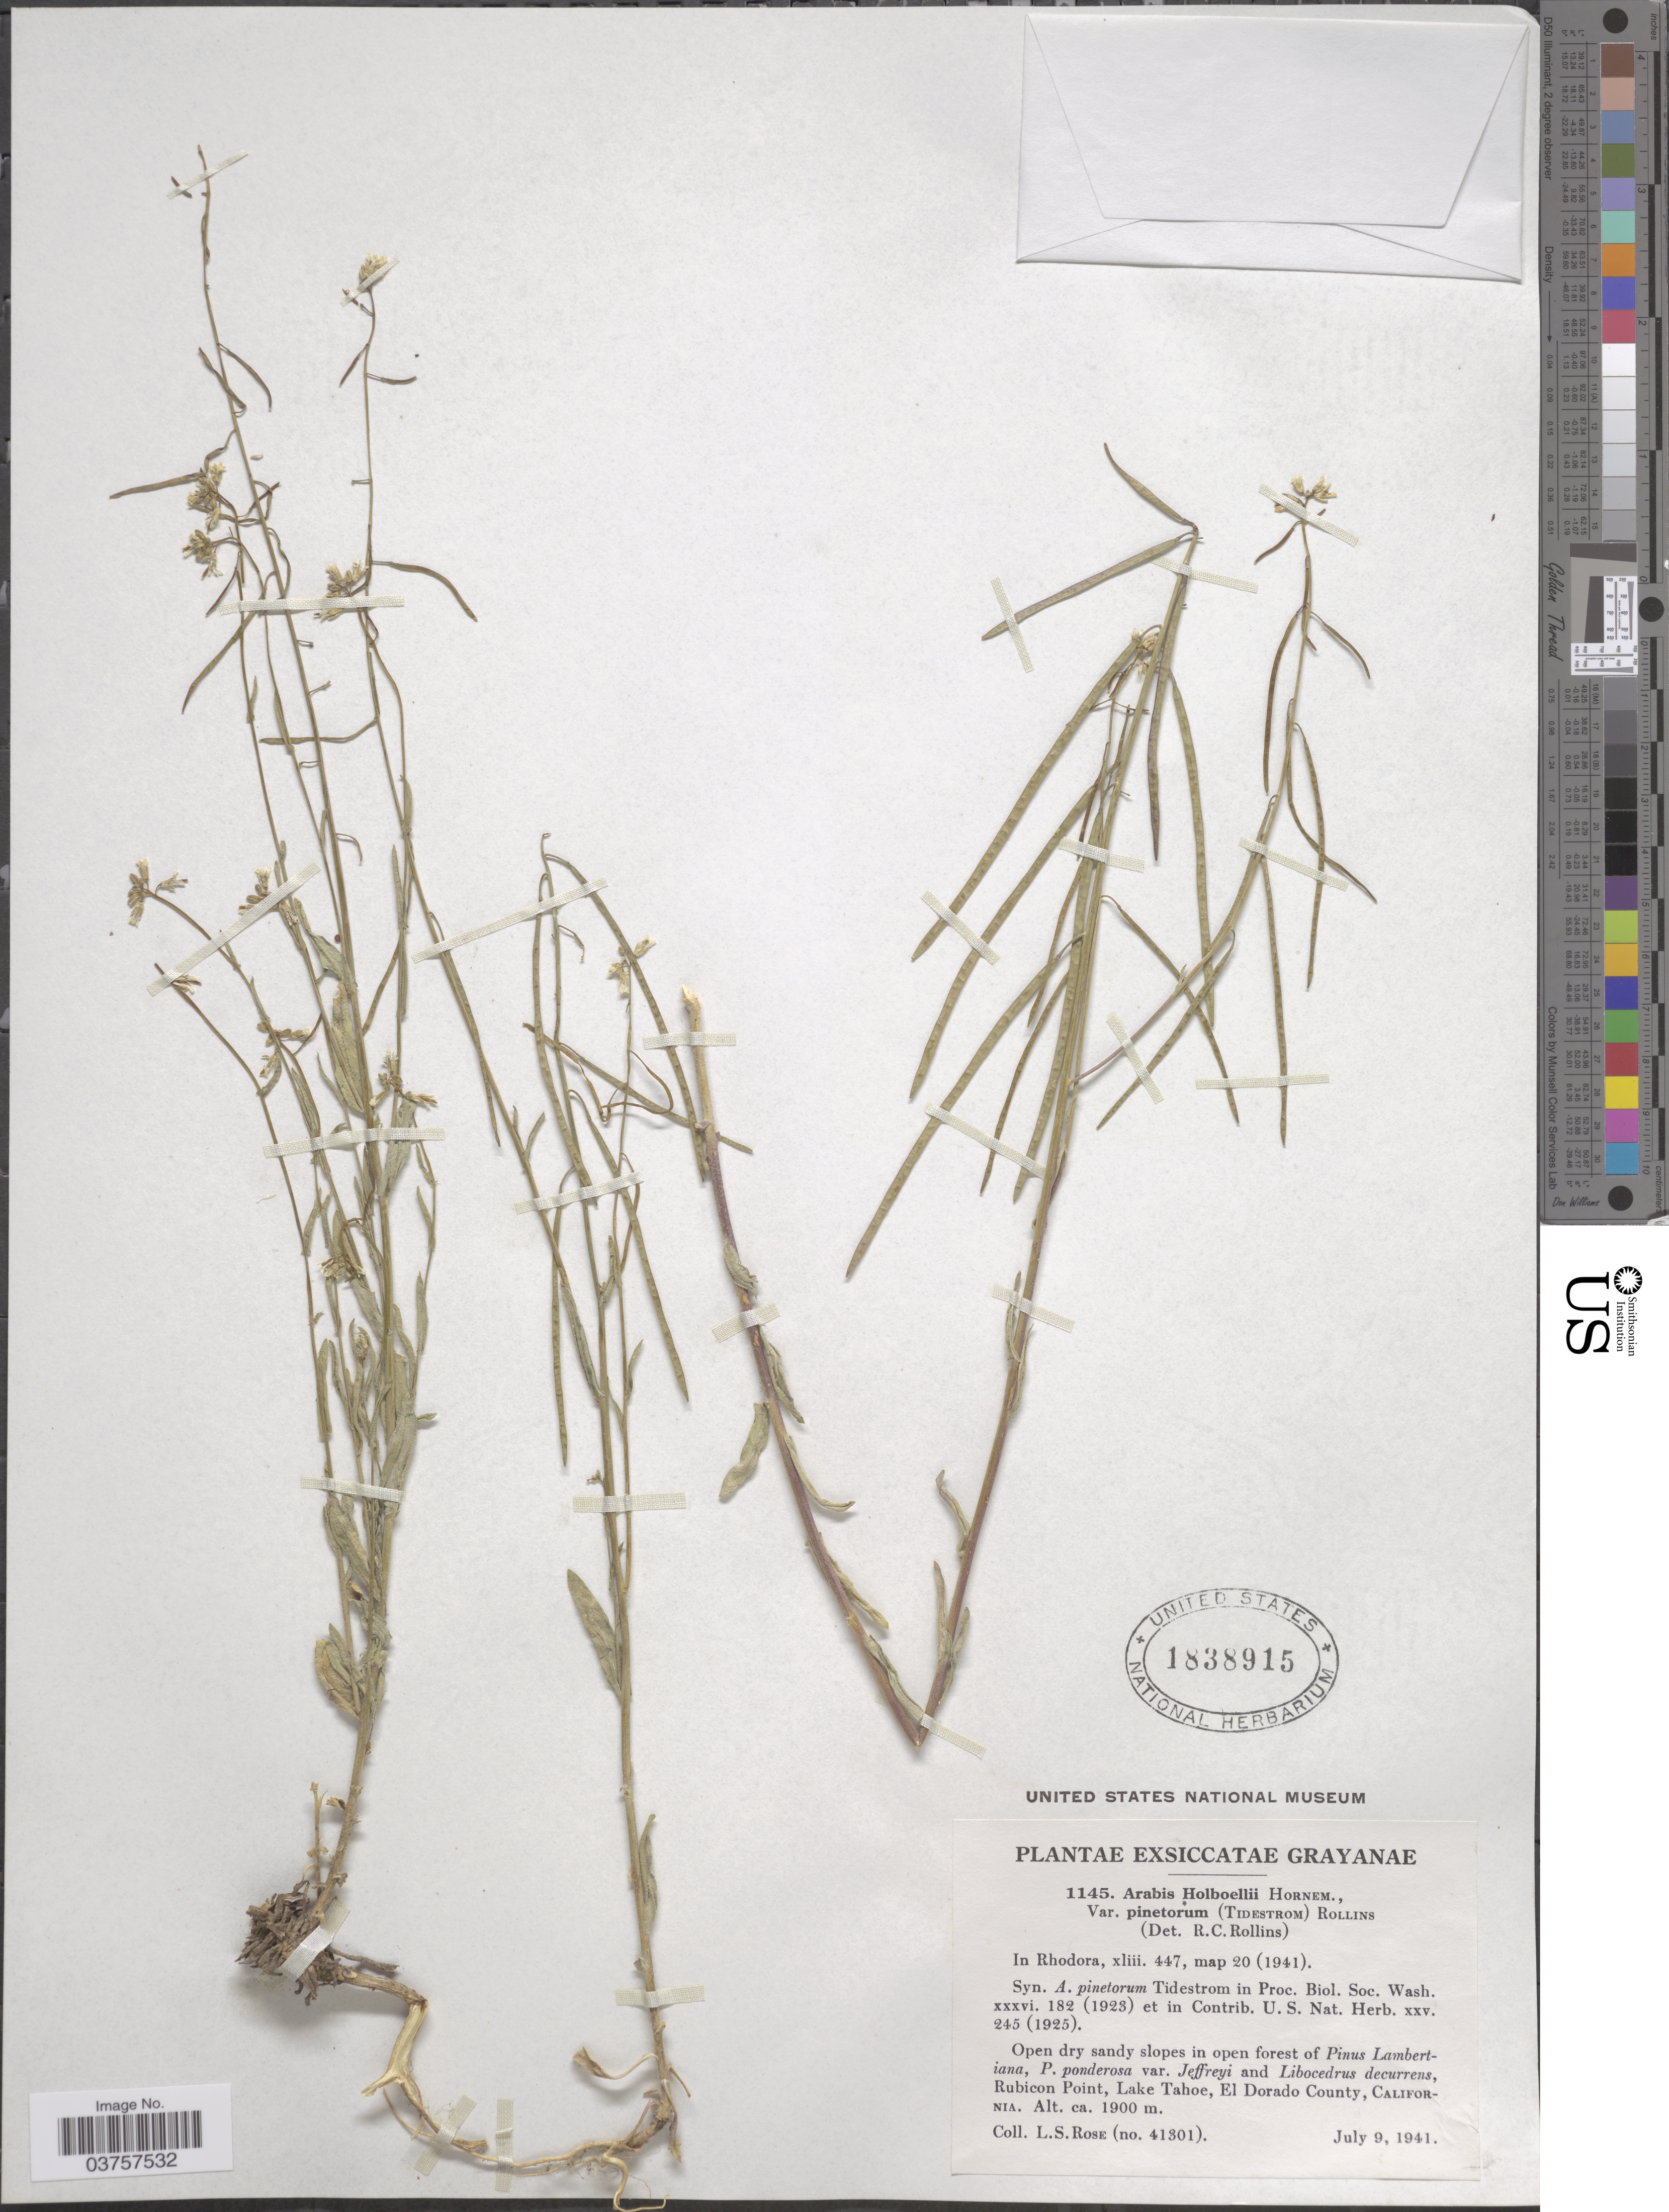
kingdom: Plantae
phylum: Tracheophyta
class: Magnoliopsida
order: Brassicales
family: Brassicaceae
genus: Arabis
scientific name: Arabis holboellii var. pinetorum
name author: (Tidestr.) Rollins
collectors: L. S. Rose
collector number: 41301/1145?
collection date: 1941-07-09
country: United States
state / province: California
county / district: El Dorado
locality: Grayanae. [unsure placement] Rubicon Point, Lake Tahoe, El Dorado County.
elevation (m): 1900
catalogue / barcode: US 1838915